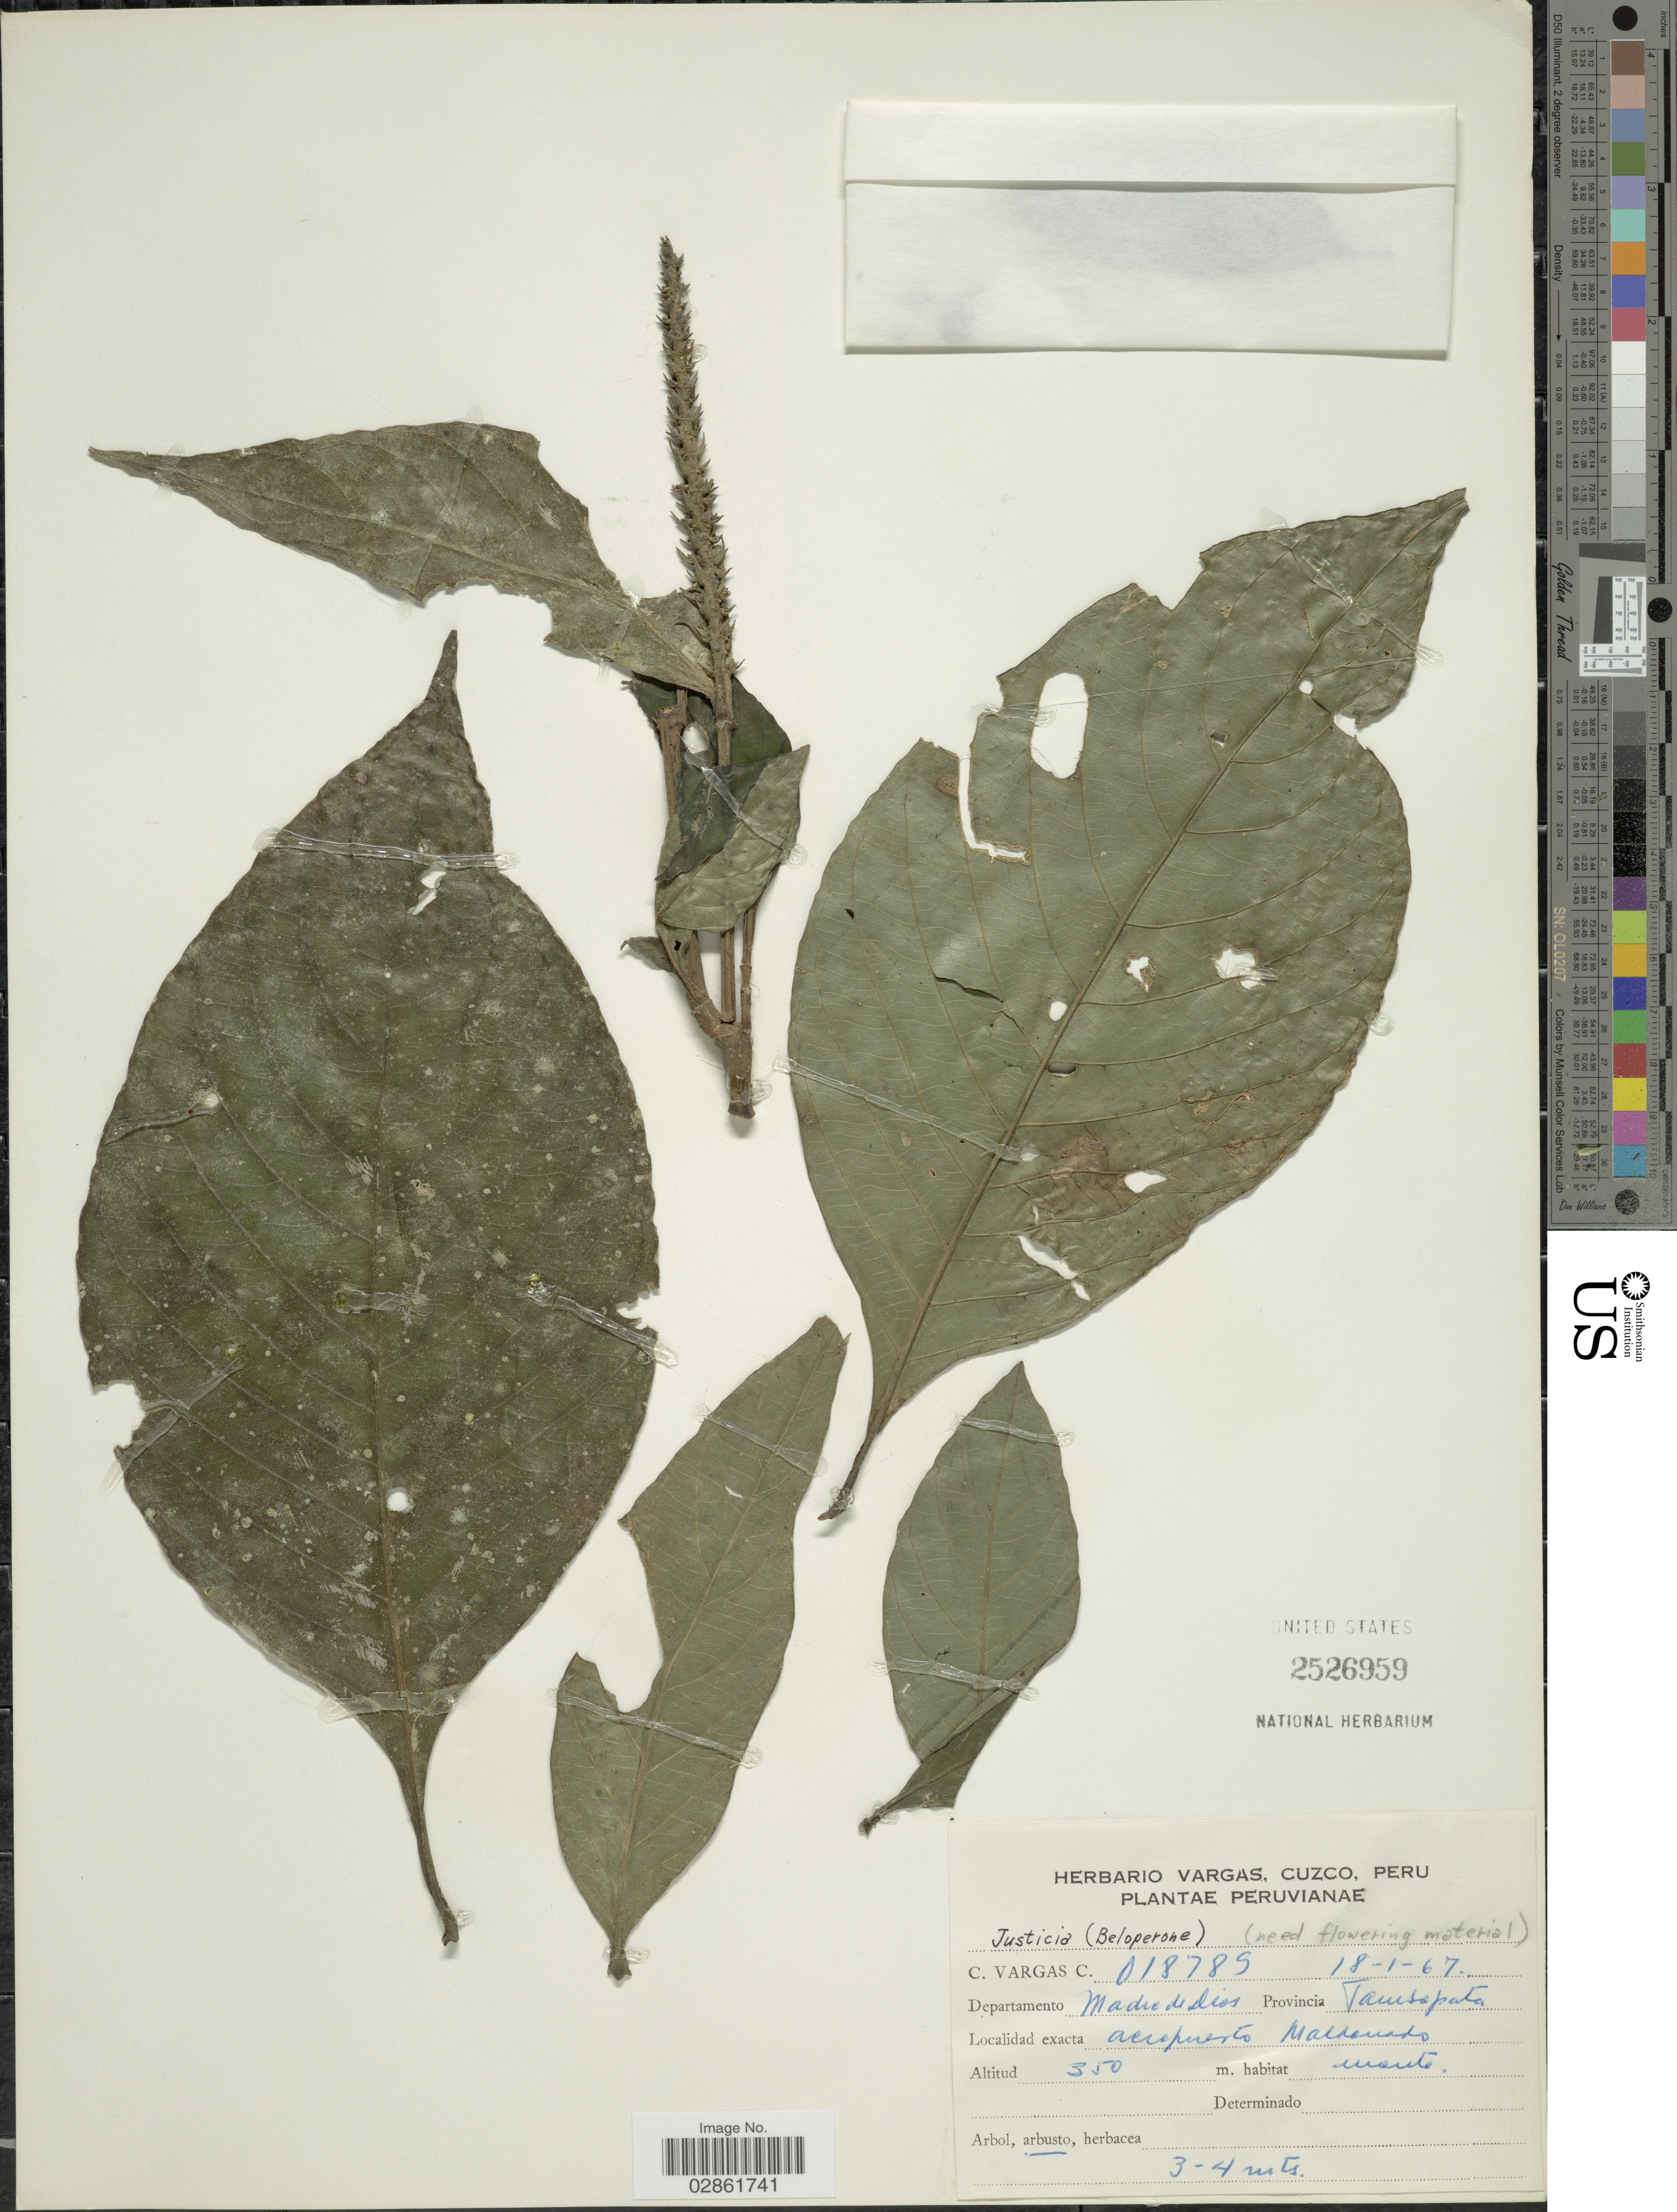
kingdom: Plantae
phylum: Tracheophyta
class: Magnoliopsida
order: Lamiales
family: Acanthaceae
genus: Ruellia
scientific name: Ruellia proxima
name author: Lindau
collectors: C. Vargas Calderón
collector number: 018789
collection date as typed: Transcribed d/m/y: 18/1/67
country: Peru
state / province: Madre de Dios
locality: Departamento Madre de Dios. Provincia Tambopata, aeropuerto Maldanado.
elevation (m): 350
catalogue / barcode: US 2526959